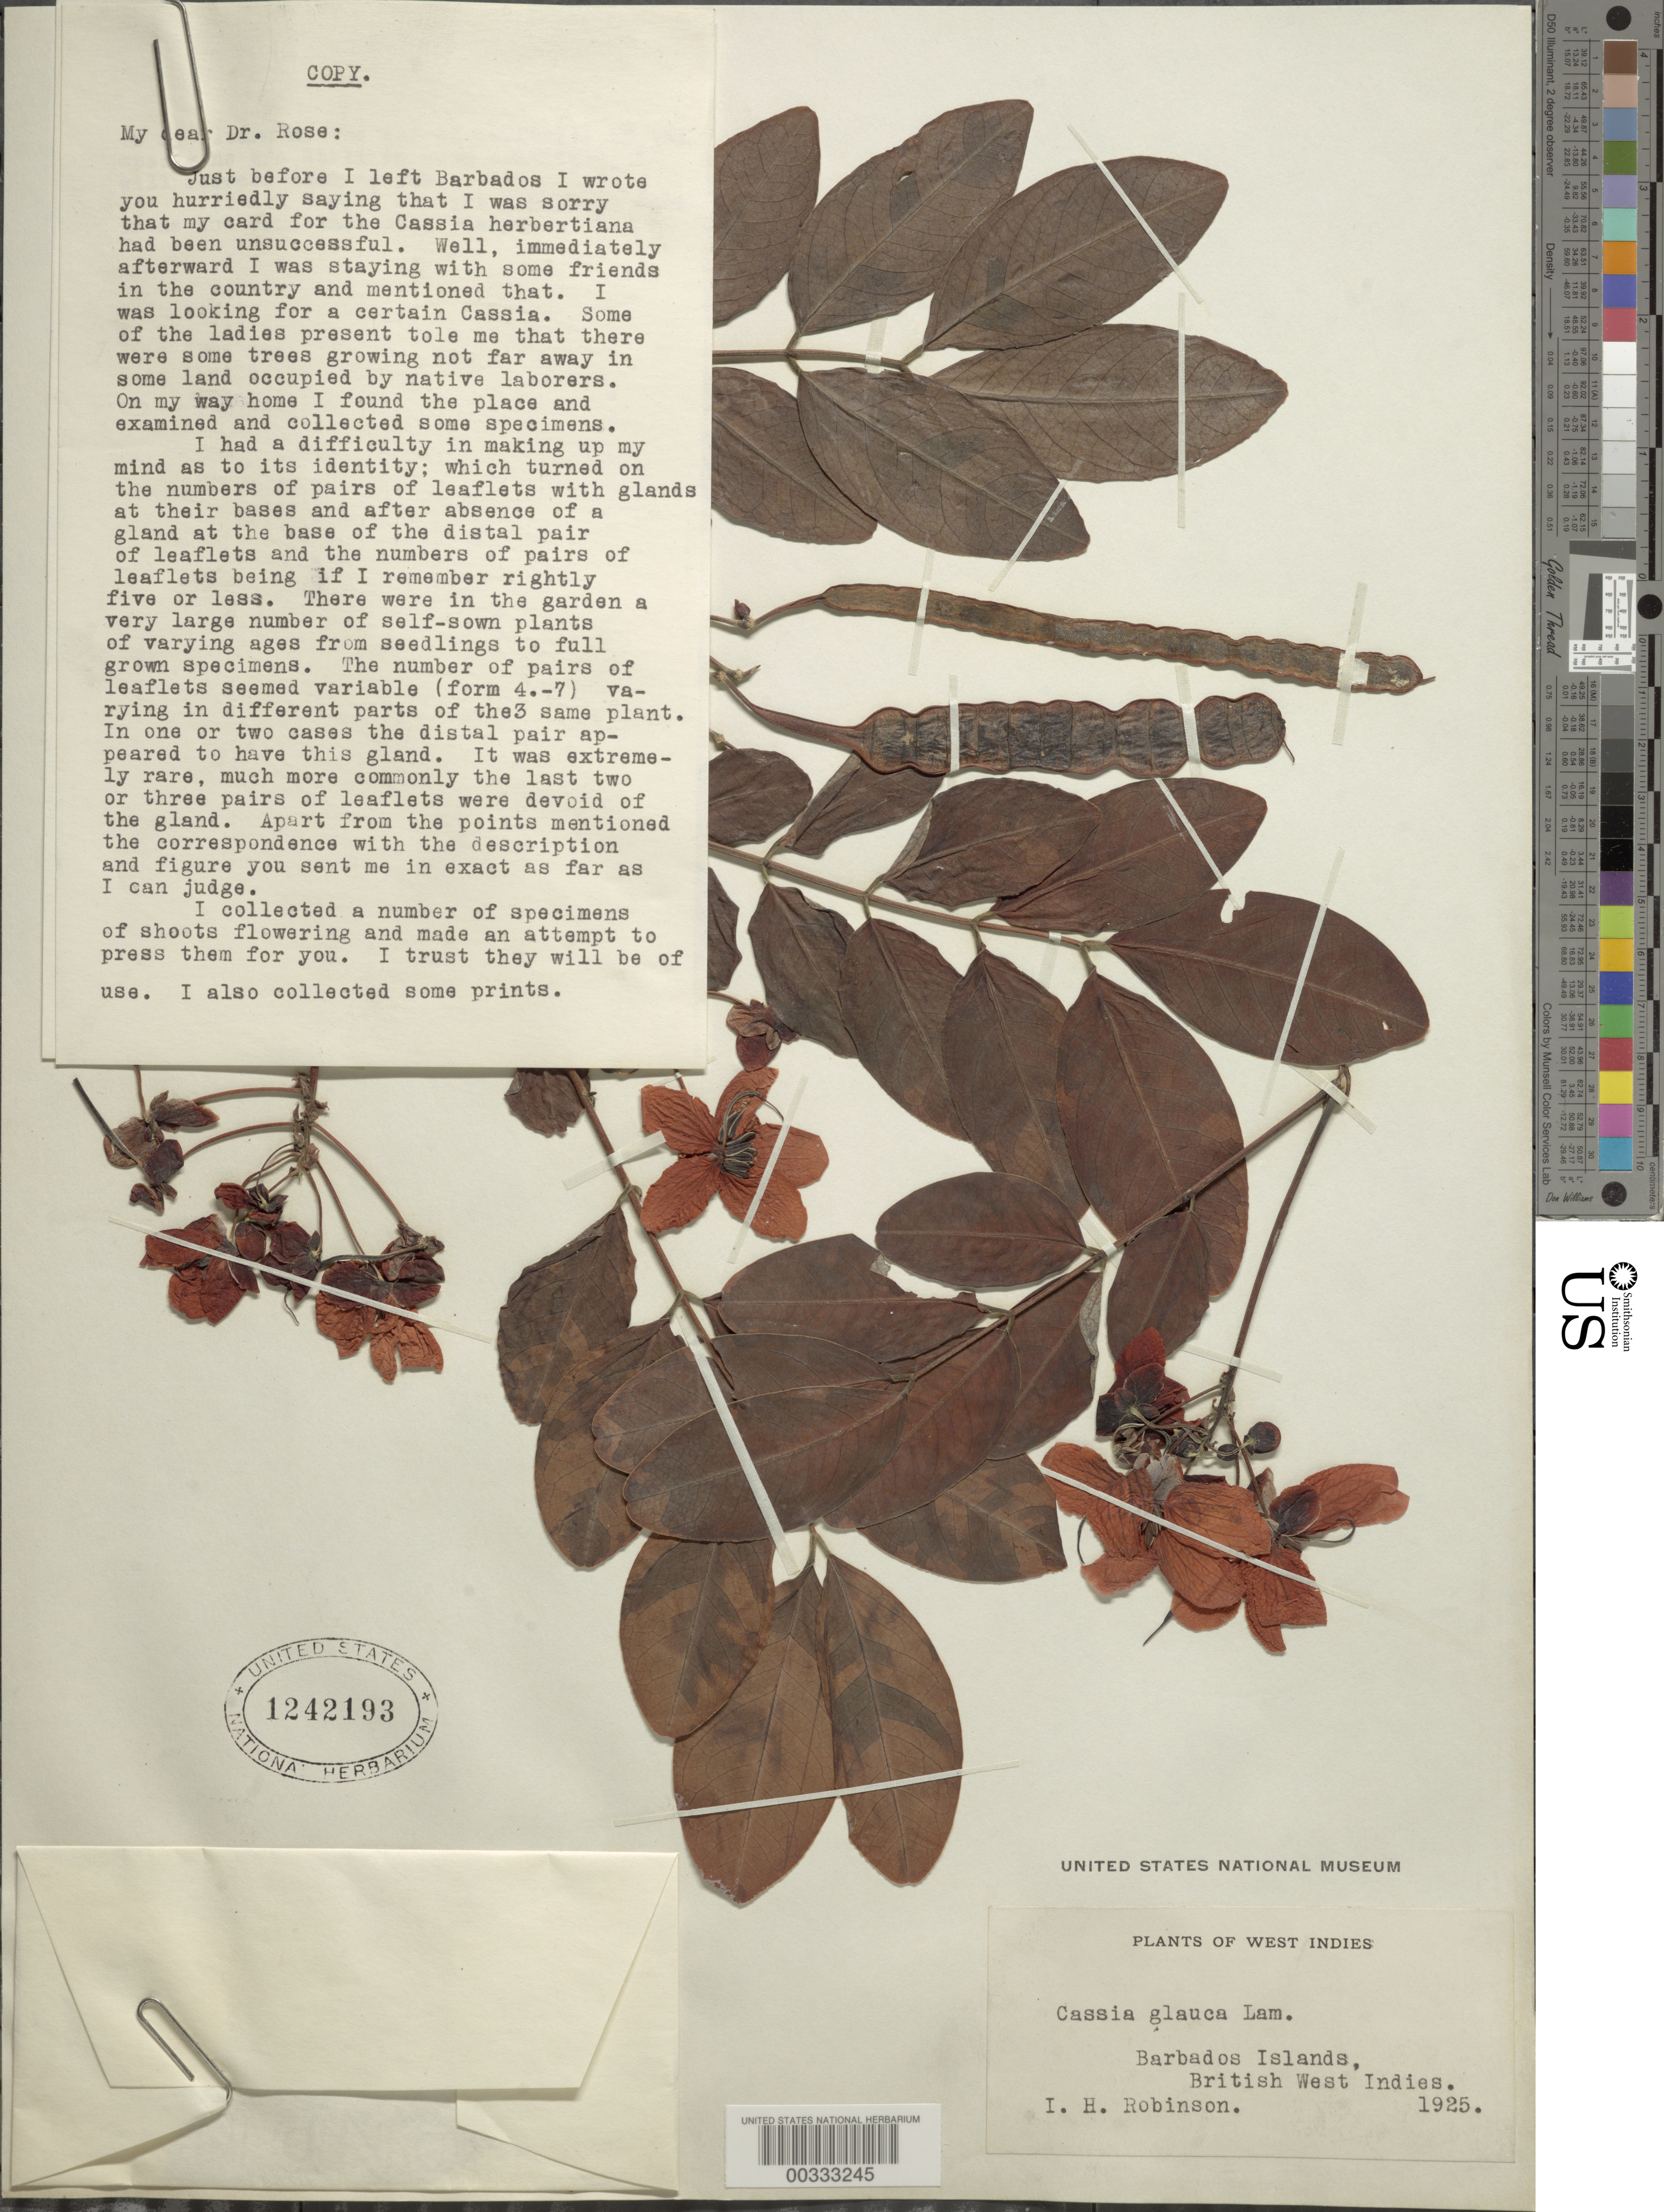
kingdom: Plantae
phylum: Tracheophyta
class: Magnoliopsida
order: Fabales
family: Fabaceae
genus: Senna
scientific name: Senna surattensis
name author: (Burm. f.) H.S. Irwin & Barneby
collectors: I. H. Robinson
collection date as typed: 1925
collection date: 1925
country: Barbados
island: Windward Is.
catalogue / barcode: US 1242193